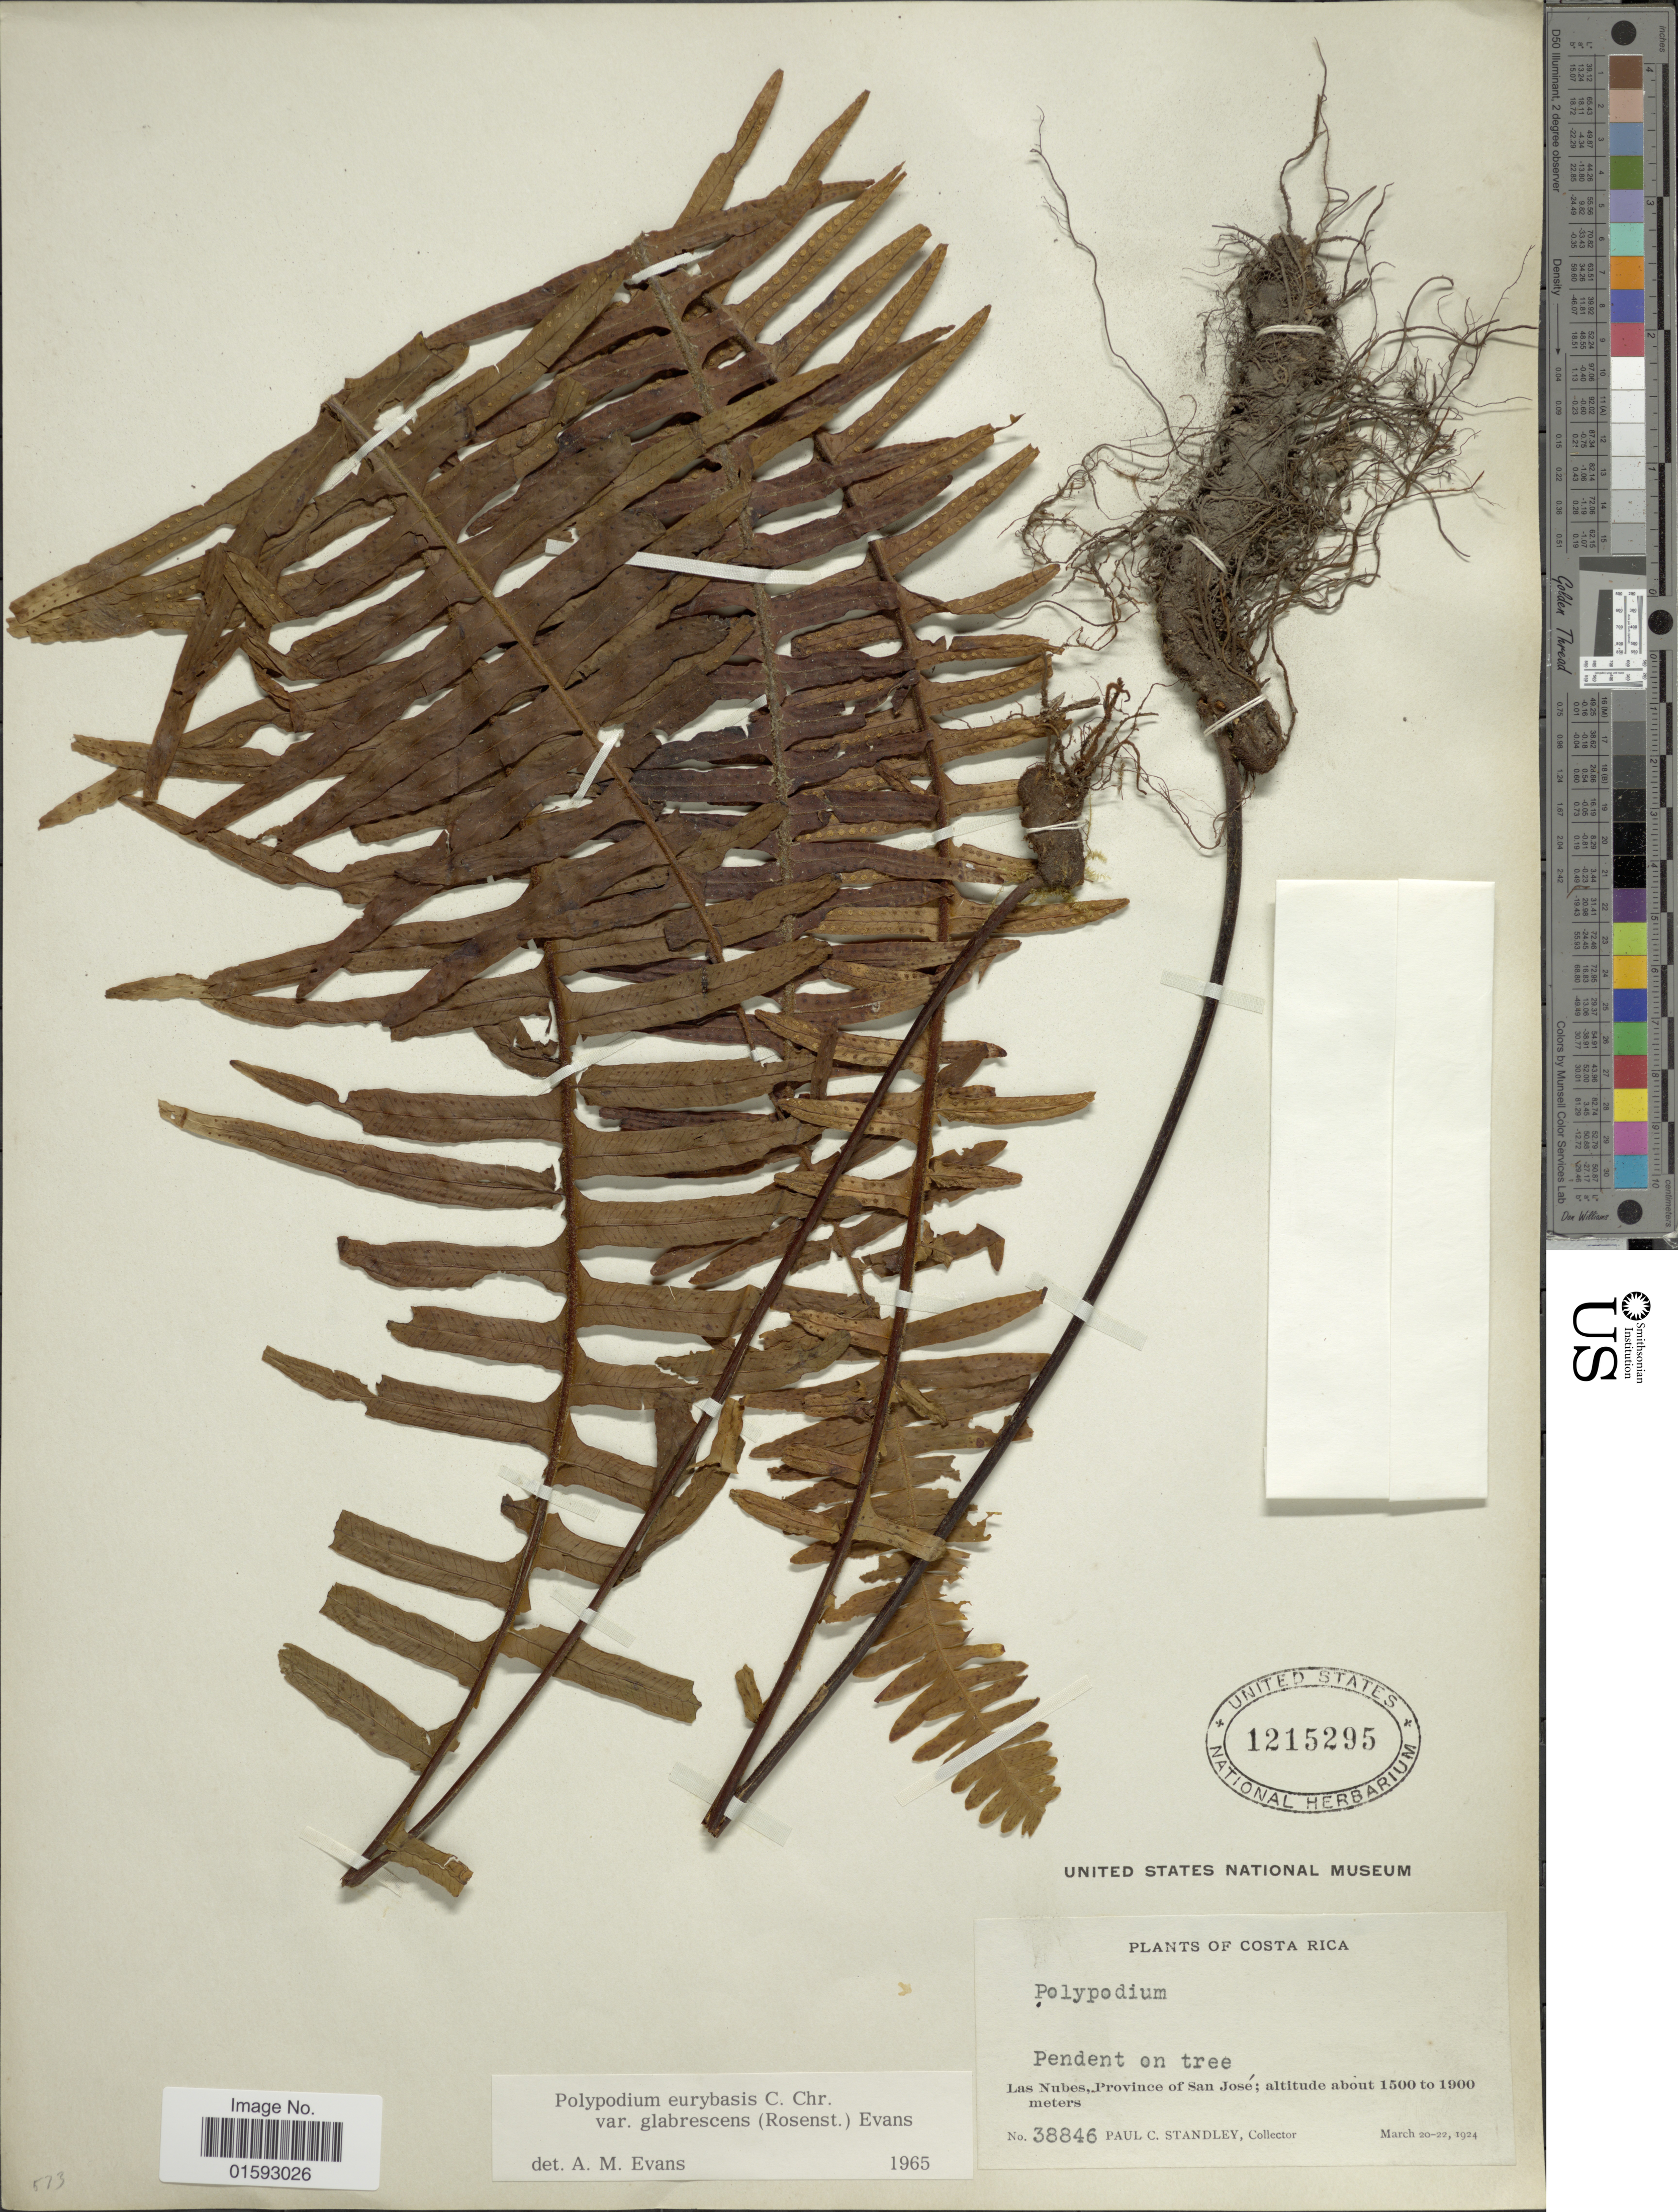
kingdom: Plantae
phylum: Tracheophyta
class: Polypodiopsida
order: Polypodiales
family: Polypodiaceae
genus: Pecluma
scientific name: Pecluma eurybasis var. glabrescens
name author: (Rosenst.) Lellinger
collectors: P. C. Standley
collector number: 38846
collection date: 1924-03-20/1924-03-22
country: Costa Rica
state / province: San José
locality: Las Nubes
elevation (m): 1500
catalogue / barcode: US 1215295